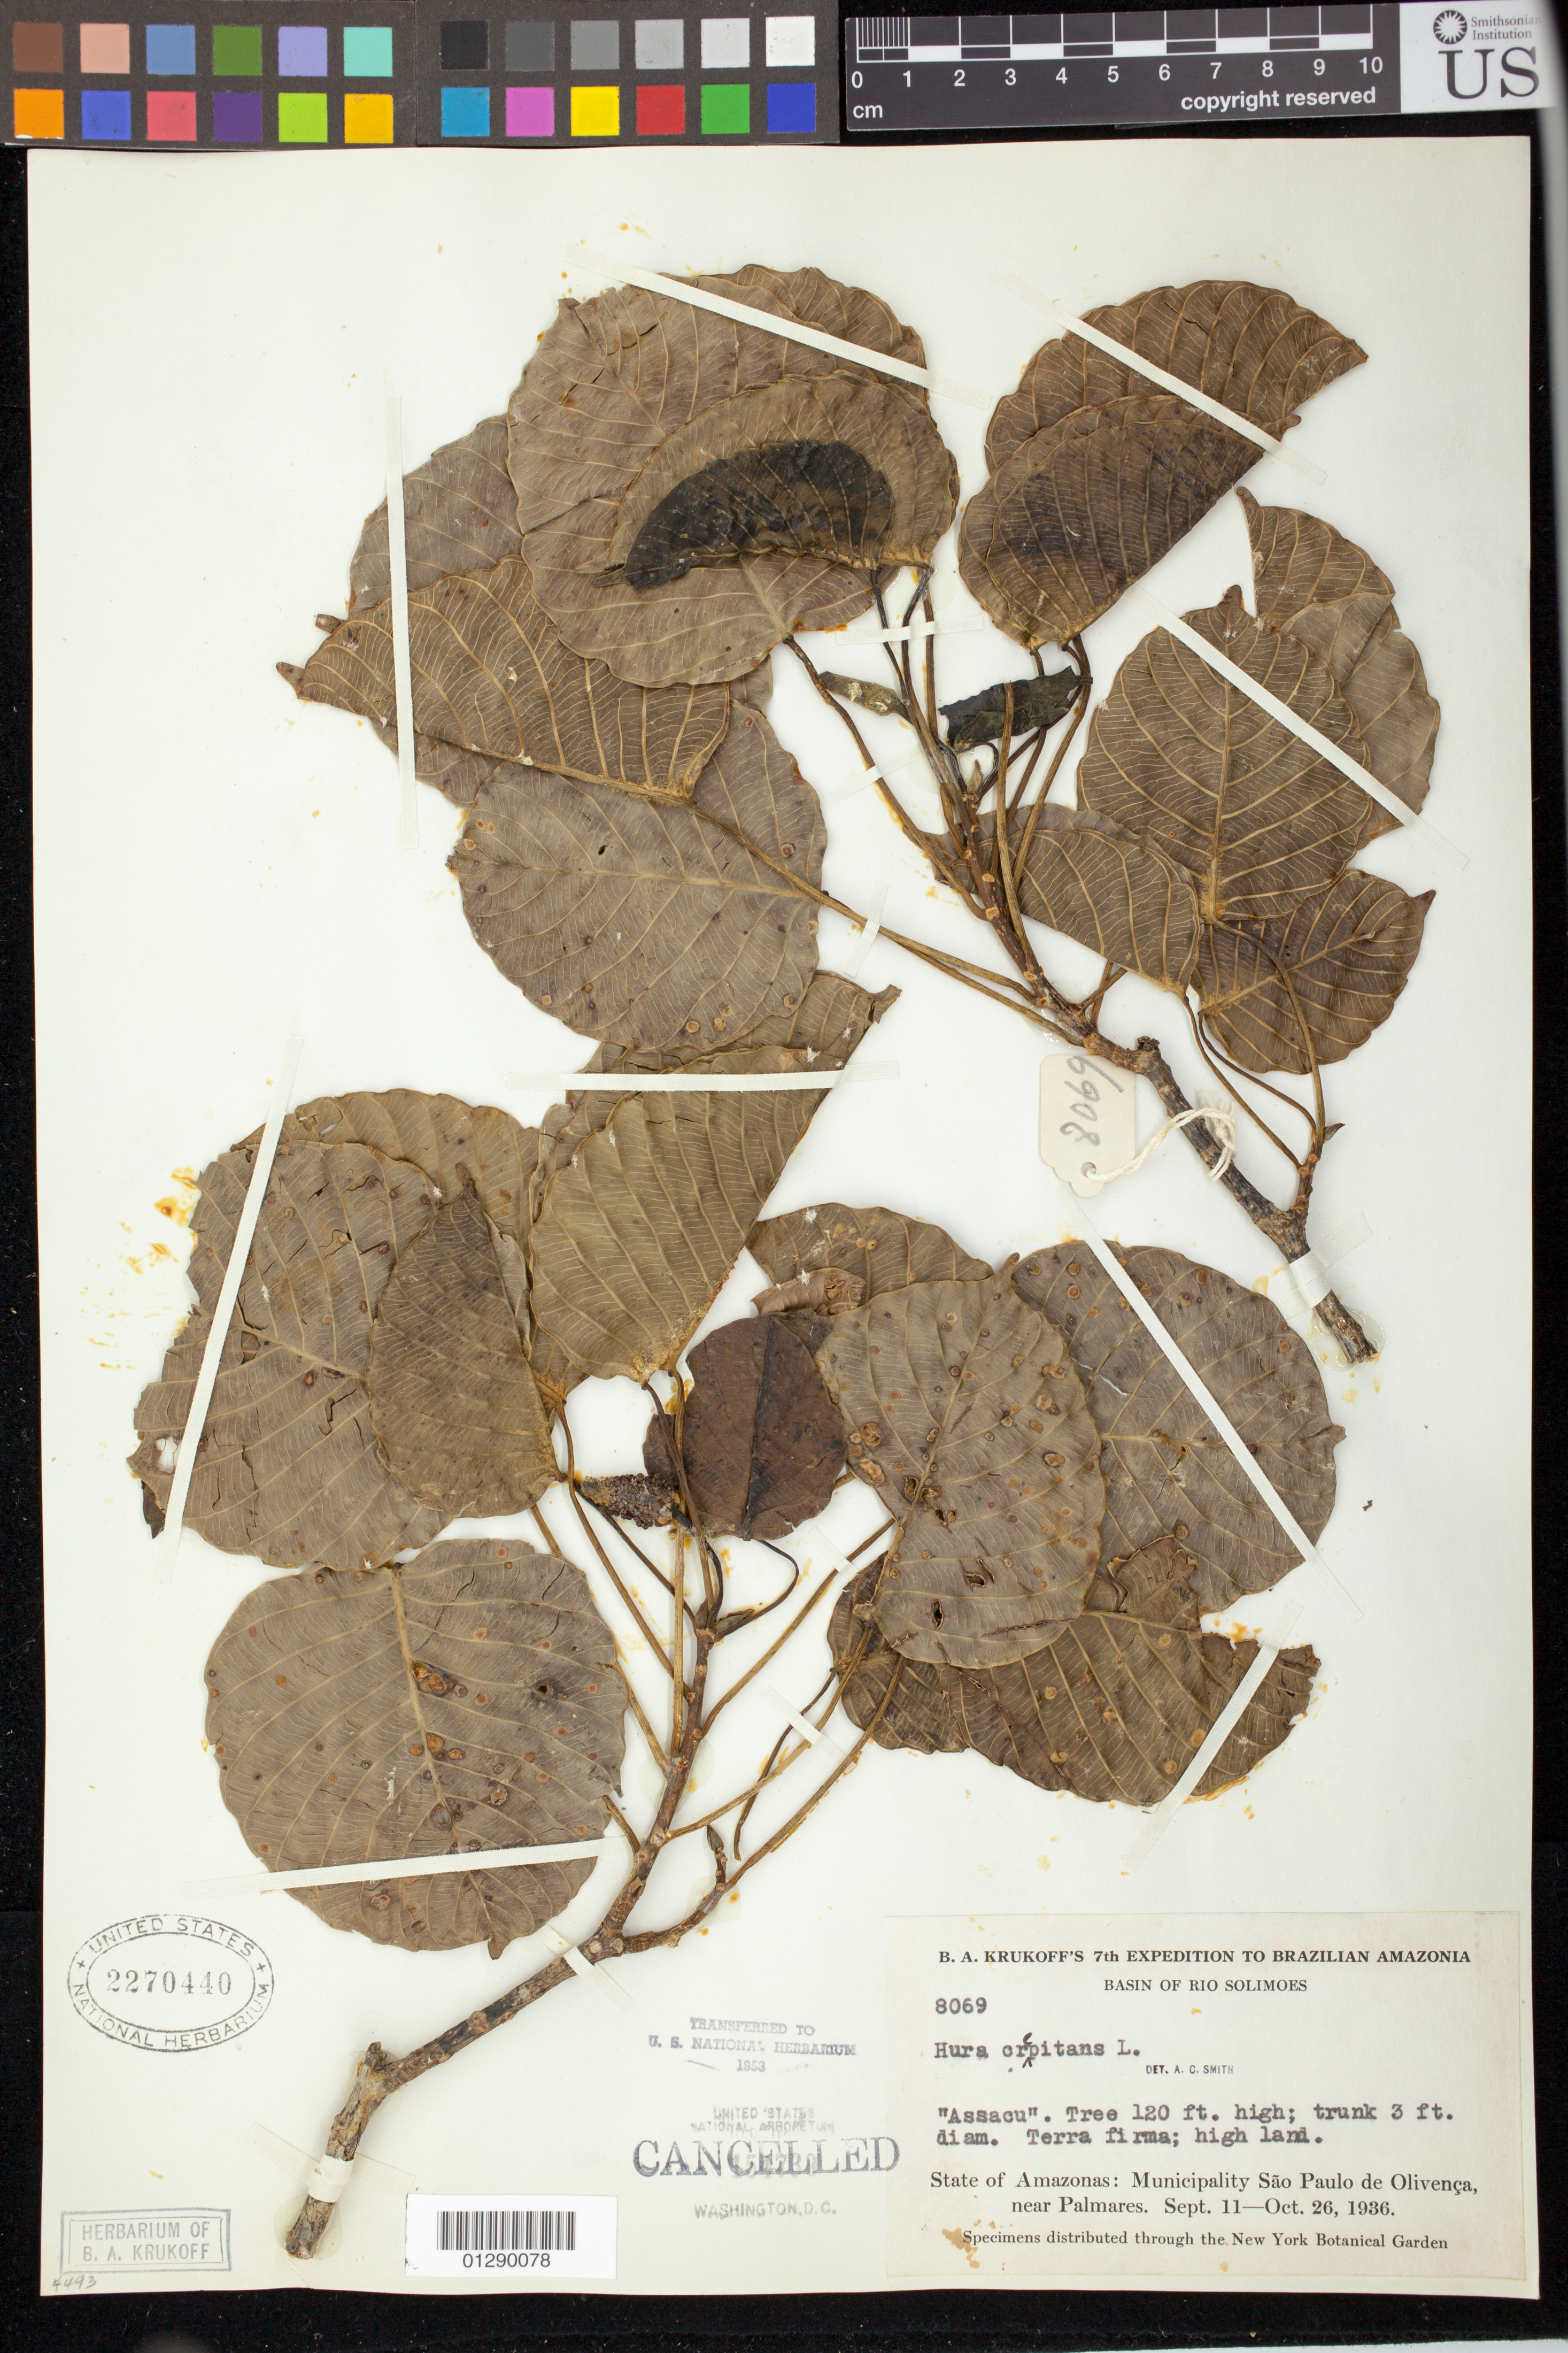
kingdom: Plantae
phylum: Tracheophyta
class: Magnoliopsida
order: Malpighiales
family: Euphorbiaceae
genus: Hura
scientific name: Hura crepitans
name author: L.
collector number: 8069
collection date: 1936-09-11/1936-10-26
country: Brazil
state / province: Amazonas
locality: Municipality Sao Paulo de Olivenca, near Palmares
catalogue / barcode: US 2270440